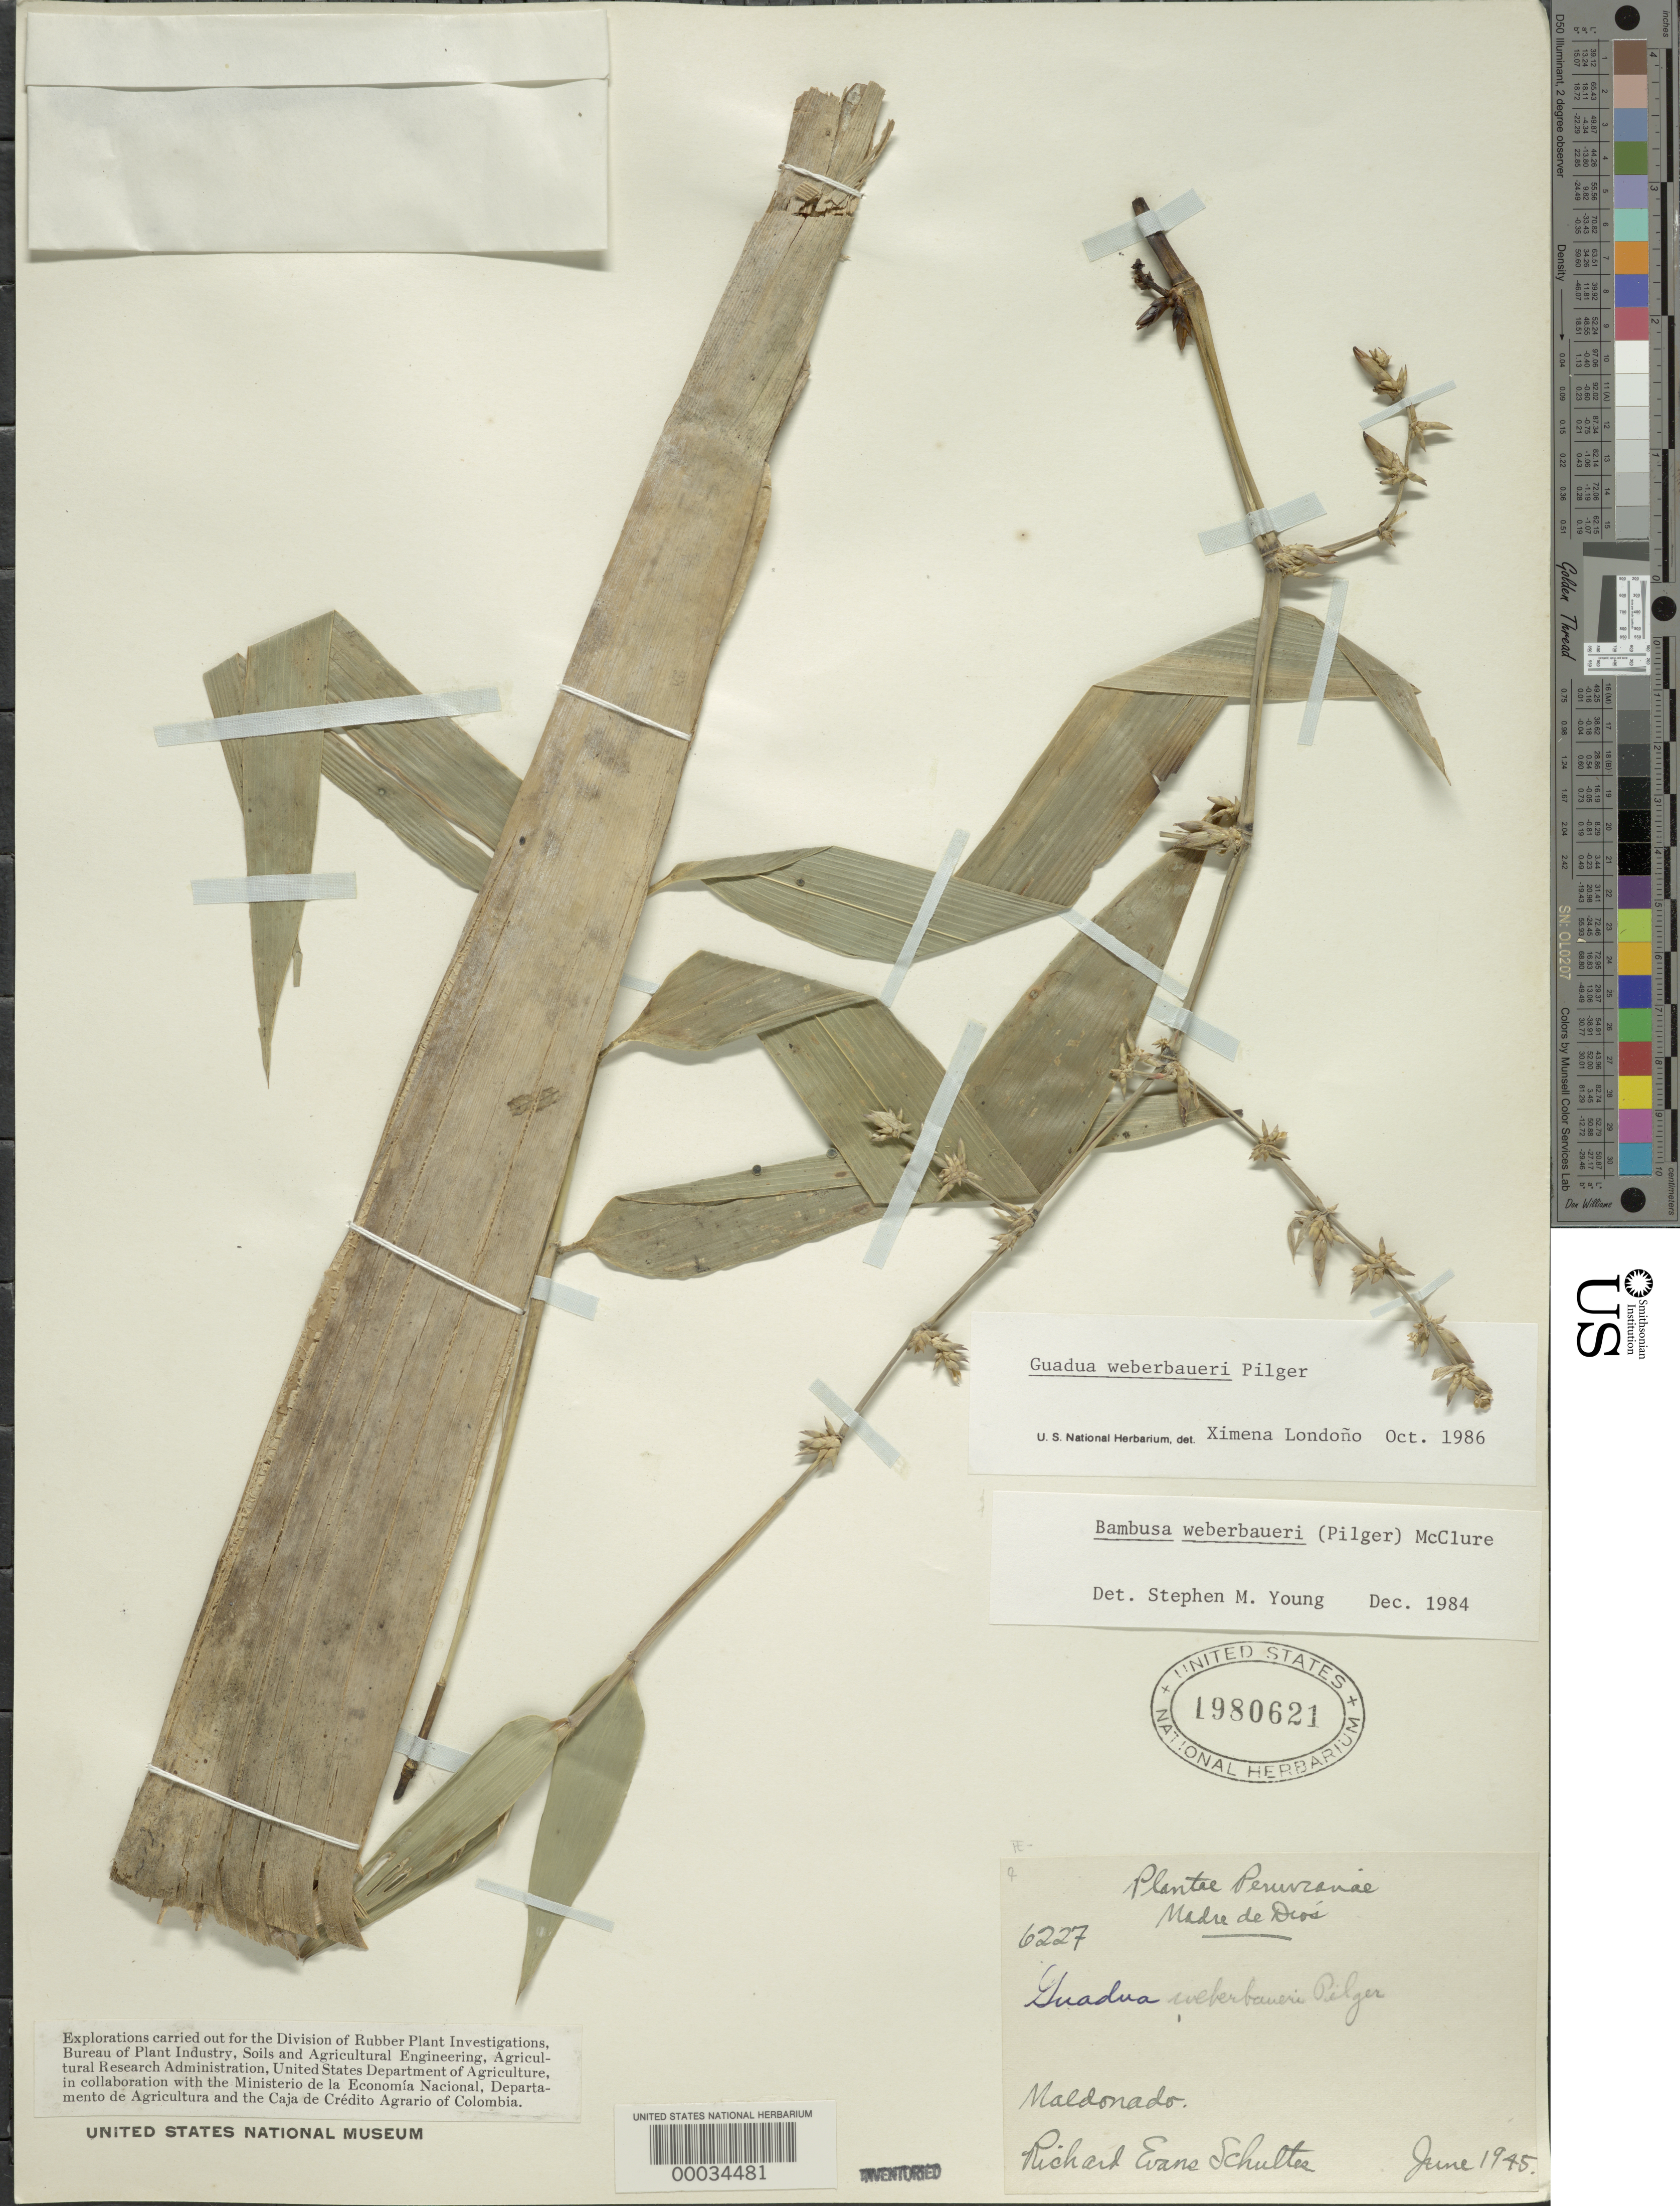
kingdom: Plantae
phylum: Tracheophyta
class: Liliopsida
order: Poales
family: Poaceae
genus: Guadua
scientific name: Guadua weberbaueri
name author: Pilg.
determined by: Londoño, X., (TULV), Jardin Botanico "Juan Maria Cespedes"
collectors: R. E. Schultes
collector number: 6227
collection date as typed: Jun 1945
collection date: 1945-06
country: Peru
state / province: Madre de Dios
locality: Maldonado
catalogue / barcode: US 1980621